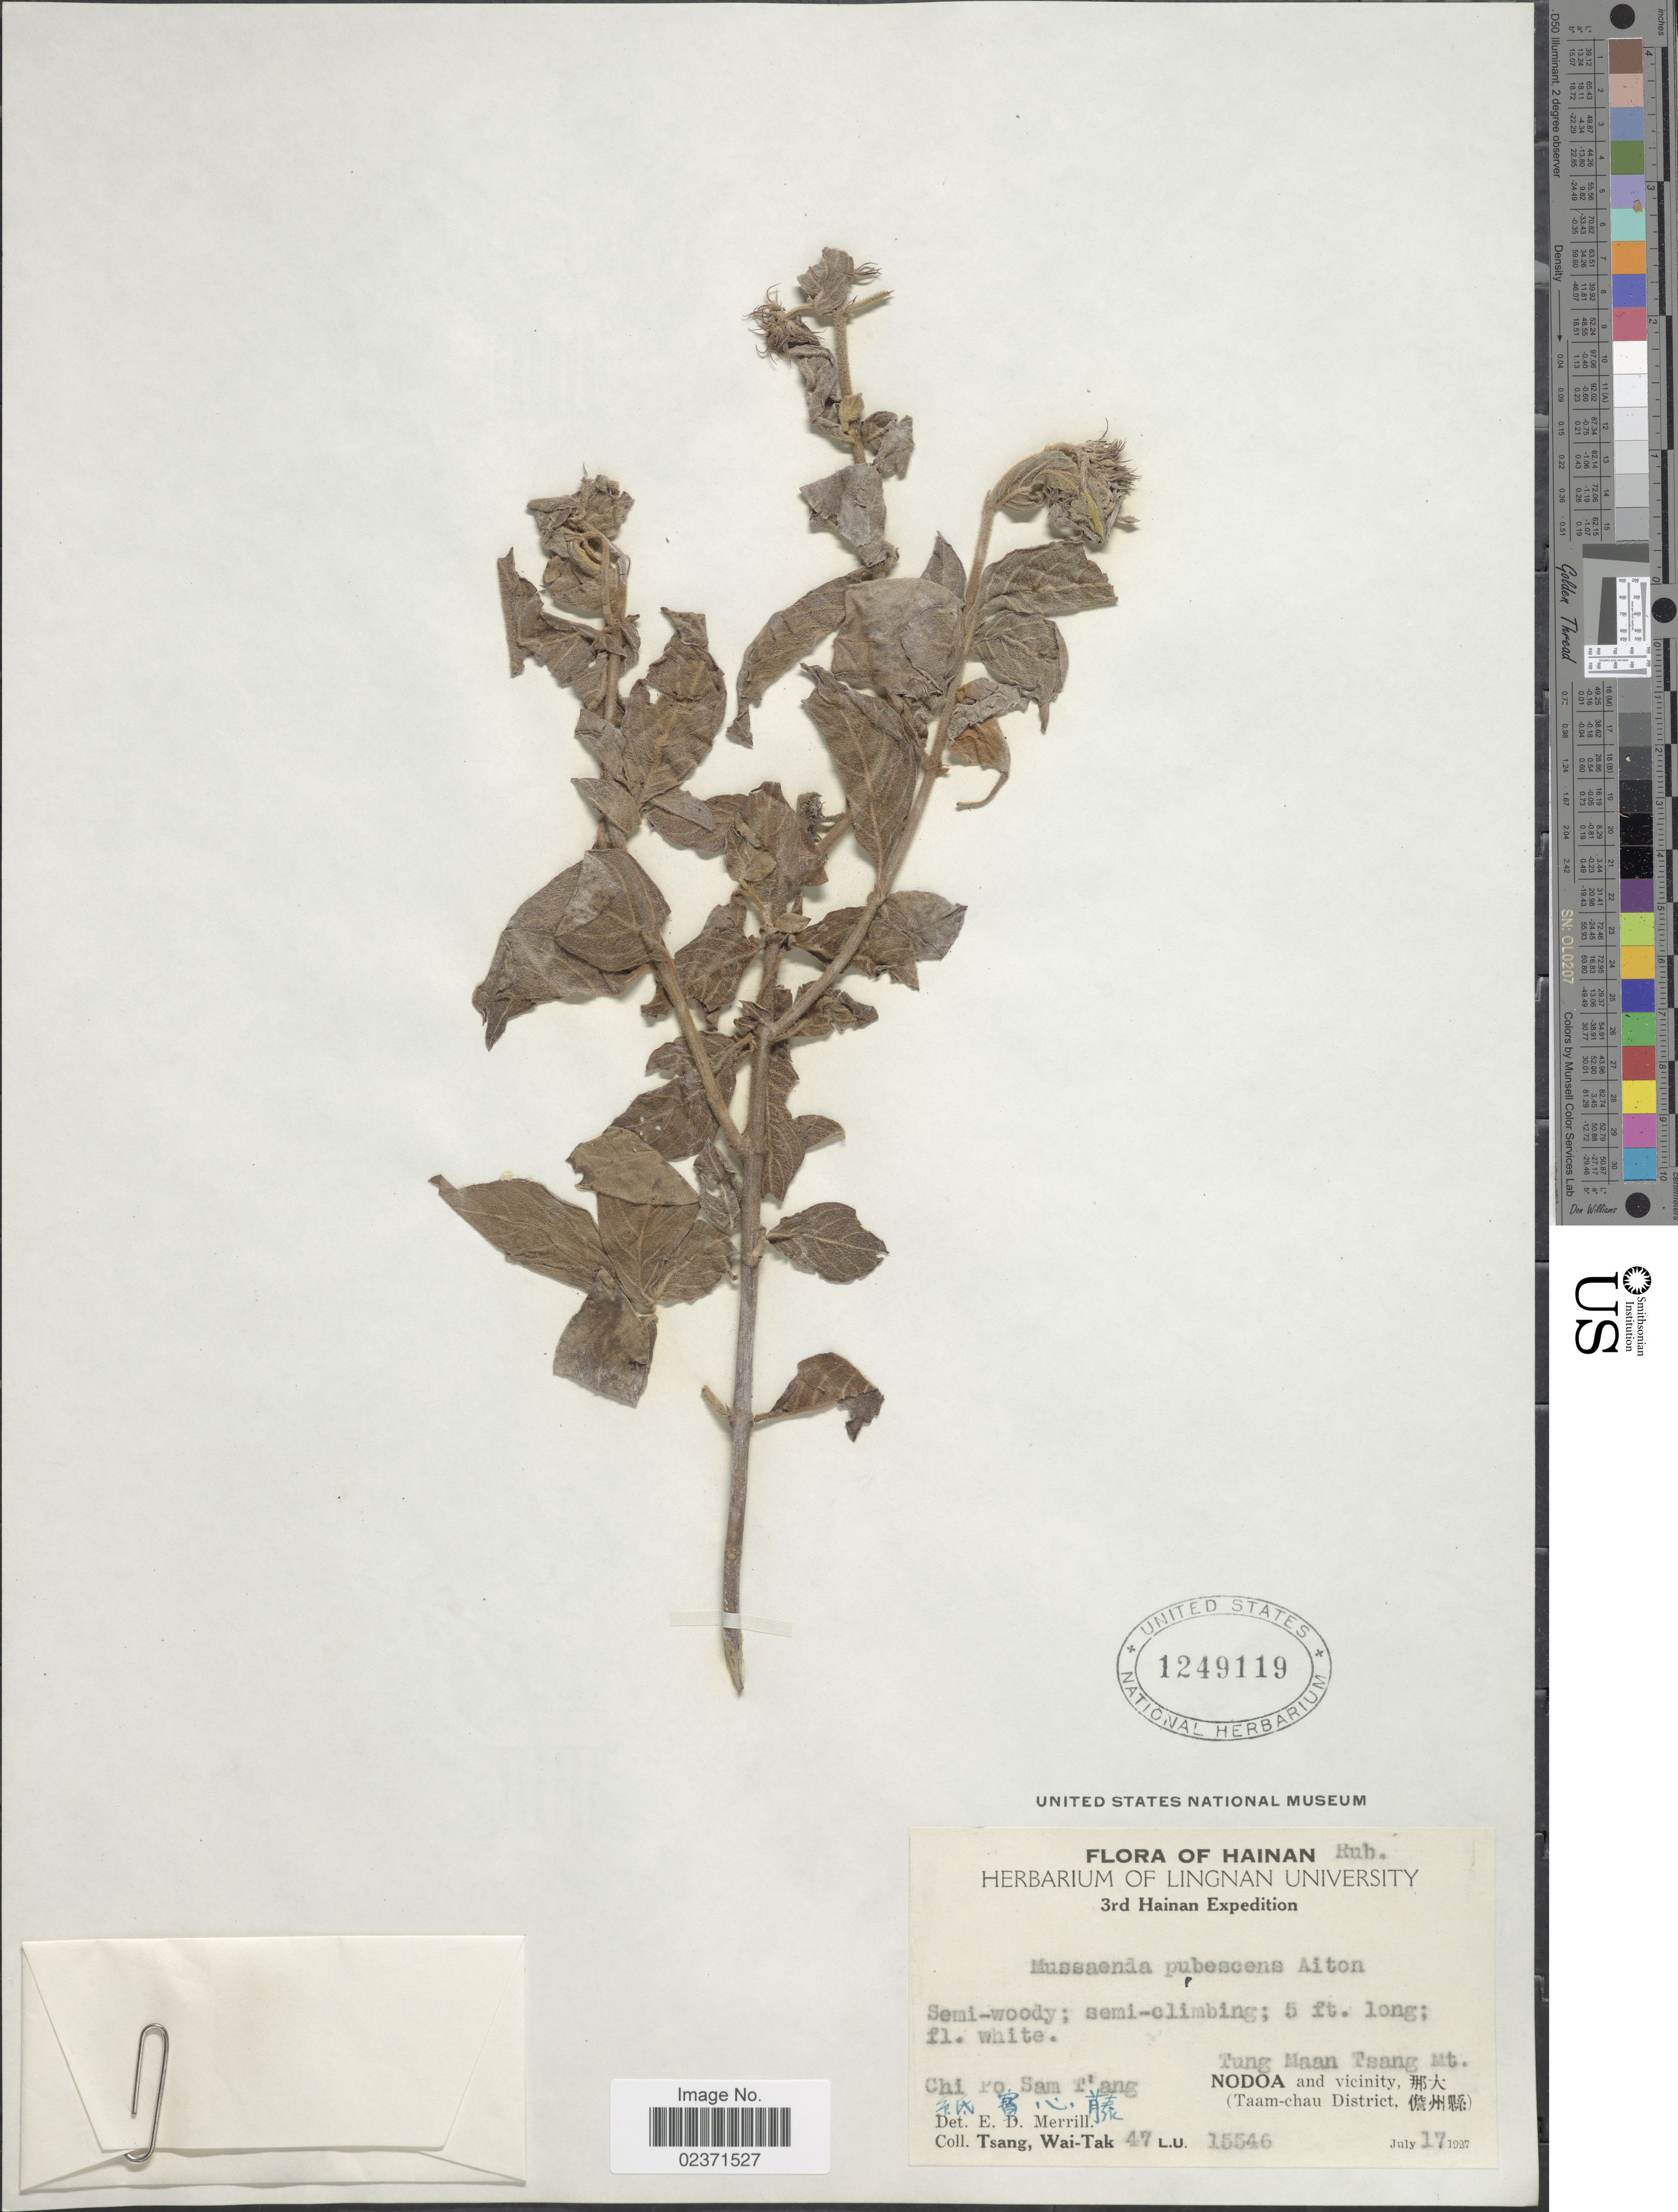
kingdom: Plantae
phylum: Tracheophyta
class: Magnoliopsida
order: Gentianales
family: Rubiaceae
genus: Mussaenda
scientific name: Mussaenda pubescens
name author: W.T. Aiton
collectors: W. T. Tsang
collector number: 47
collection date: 1927-07-17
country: China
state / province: Hainan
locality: Tung Maan Tsang Mt. Nodoa and vicinity (Taam-chau District) Chi Po Sam T'ang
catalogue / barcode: US 1249119